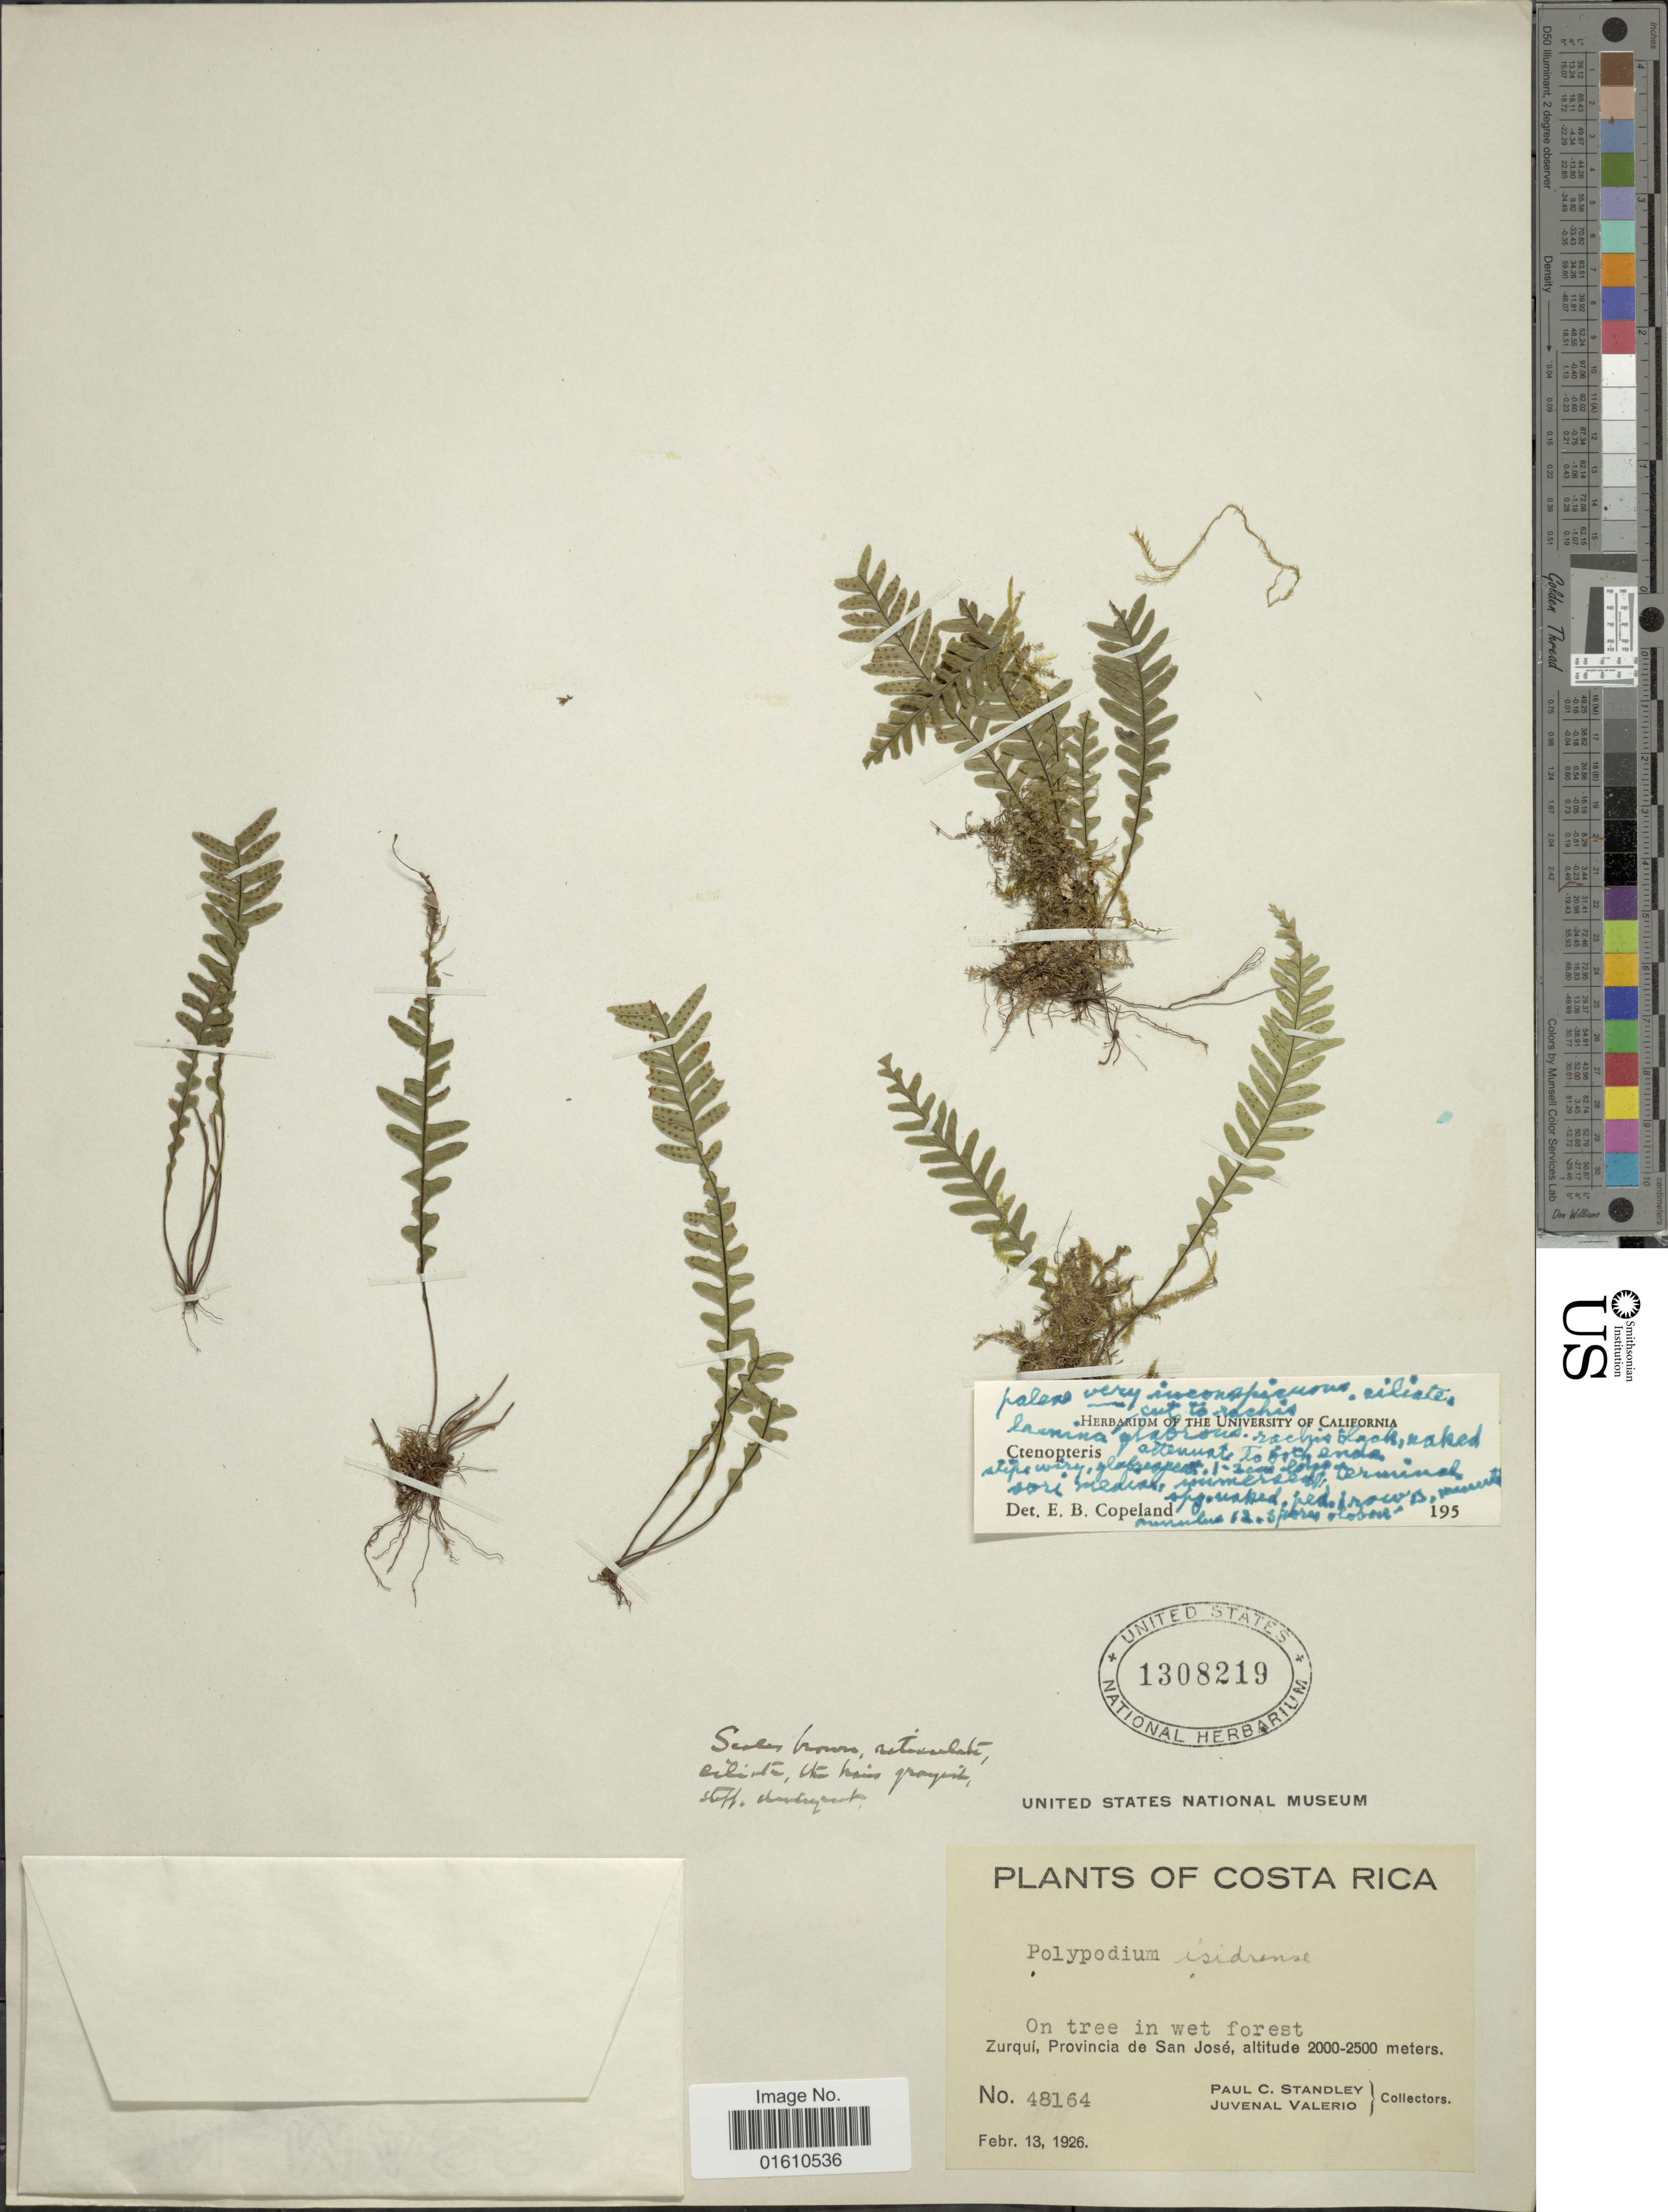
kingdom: Plantae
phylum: Tracheophyta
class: Polypodiopsida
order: Polypodiales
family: Polypodiaceae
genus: Lellingeria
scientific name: Lellingeria isidrensis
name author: (Maxon ex Copel.) A.R. Sm. & R.C. Moran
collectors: W. Burger & J. Valerio R.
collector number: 48164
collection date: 1926-02-13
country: Costa Rica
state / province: San José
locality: Zurqui, Provincia de San Jose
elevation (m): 2000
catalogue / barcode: US 1308219